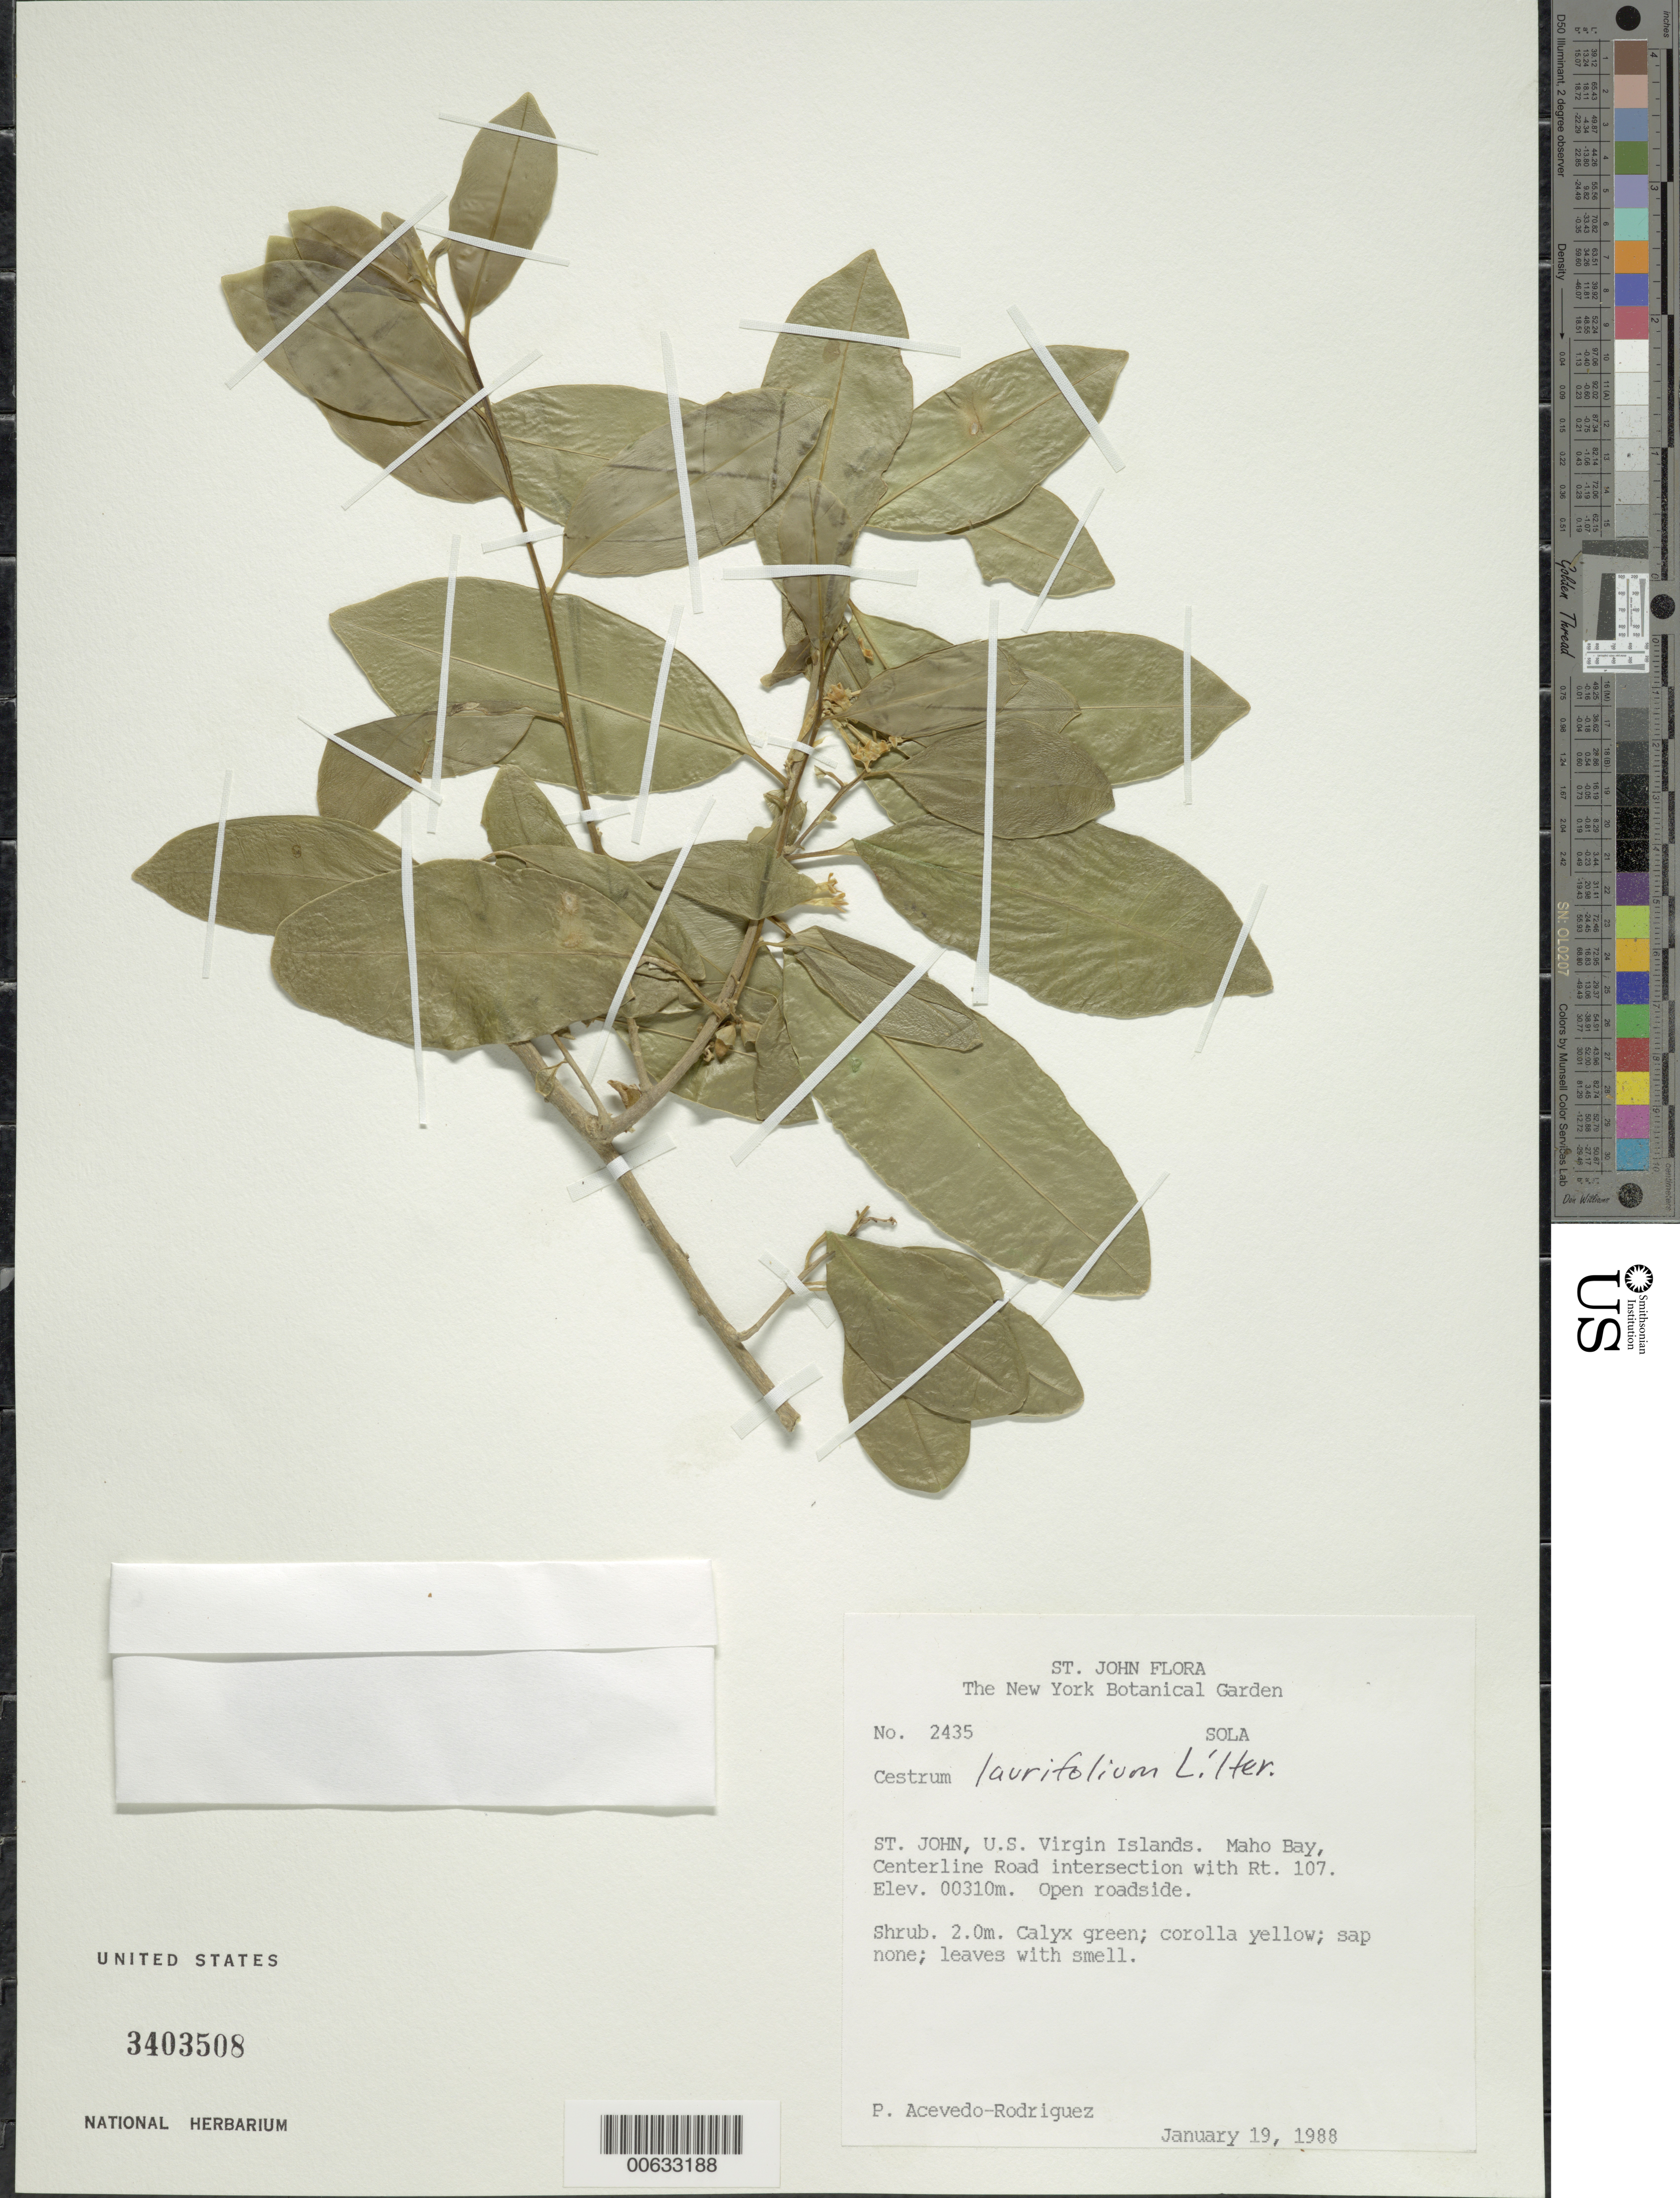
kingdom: Plantae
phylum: Tracheophyta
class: Magnoliopsida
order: Solanales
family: Solanaceae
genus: Cestrum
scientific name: Cestrum laurifolium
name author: L'Hér.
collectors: P. Acevedo-Rodr.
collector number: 2435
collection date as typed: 19 Jan 1988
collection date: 1988-01-19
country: U.S. Virgin Islands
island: St. John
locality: Maho Bay Quarter; Center Line Road at intersection with Rt. 107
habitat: Open roadside.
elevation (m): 310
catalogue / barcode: US 3403508